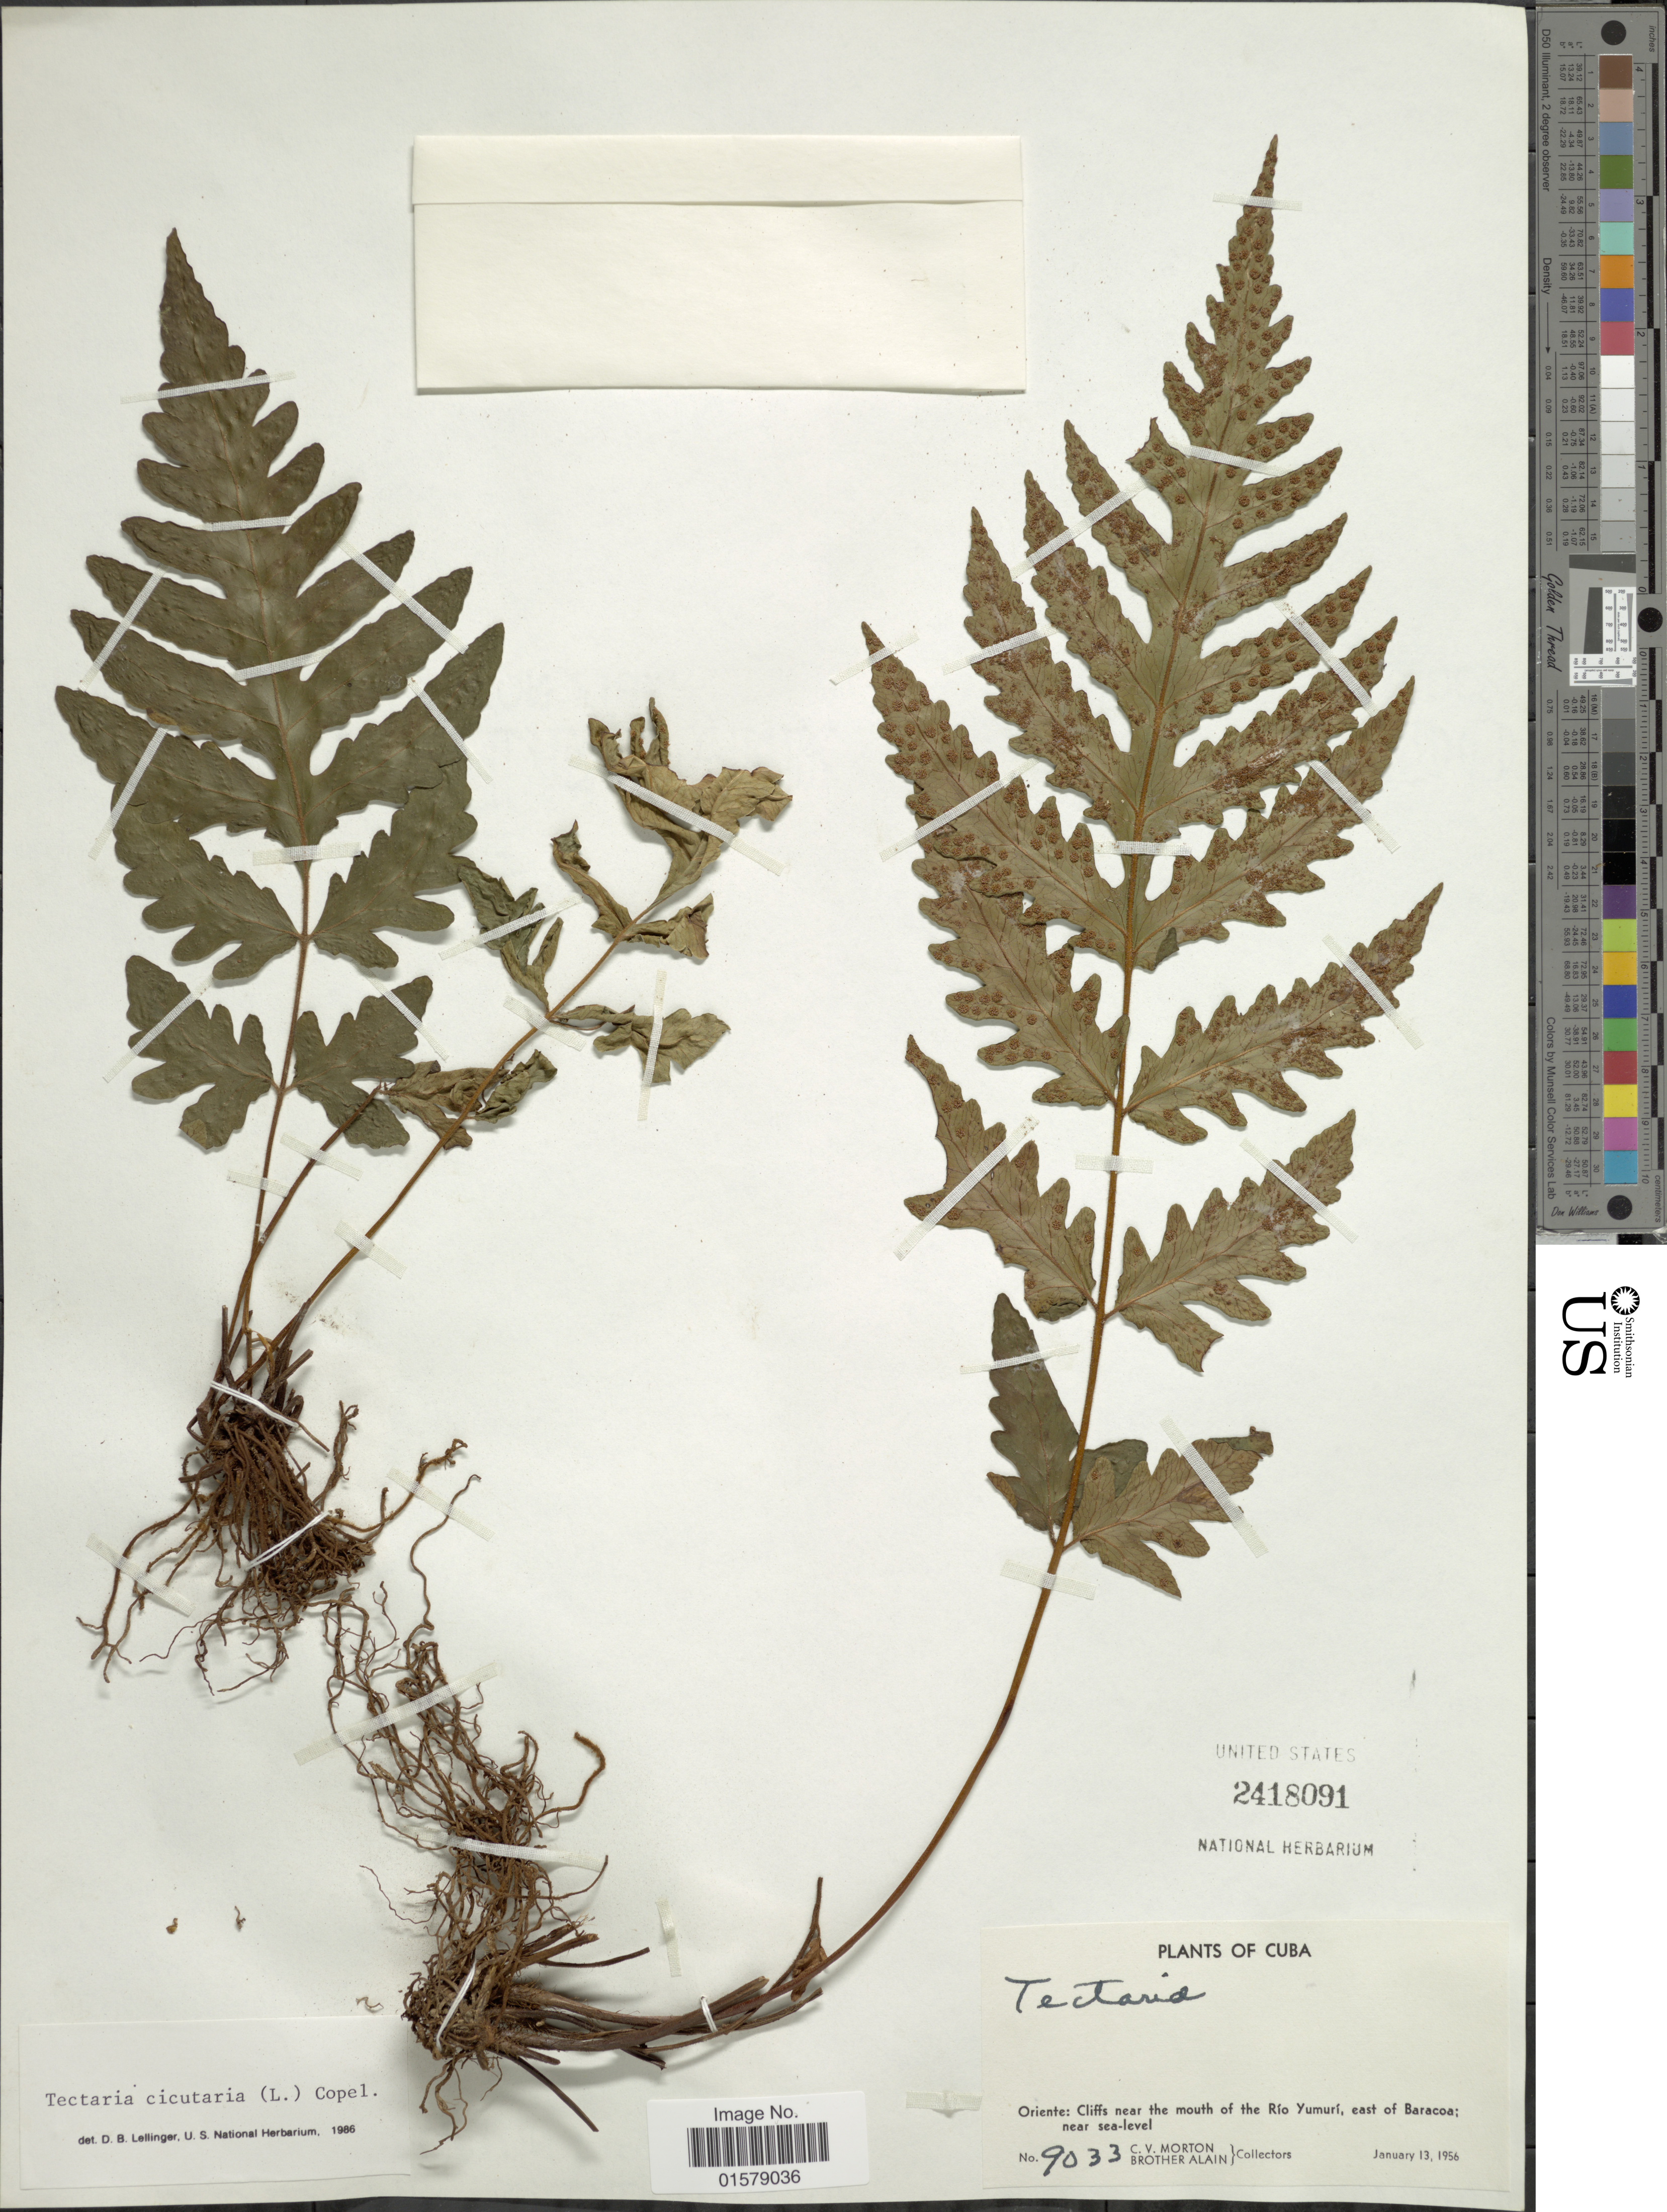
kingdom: Plantae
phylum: Tracheophyta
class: Polypodiopsida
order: Polypodiales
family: Tectariaceae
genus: Tectaria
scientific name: Tectaria cicutaria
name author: (L.) Copel.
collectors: C. V. Morton & Bro. Alain - DO NOT USE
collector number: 9033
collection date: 1956-01-13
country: Cuba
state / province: Oriente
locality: Cliffs near the mouth of the Rio Yumuri, east of Baracoa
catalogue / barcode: US 2418091